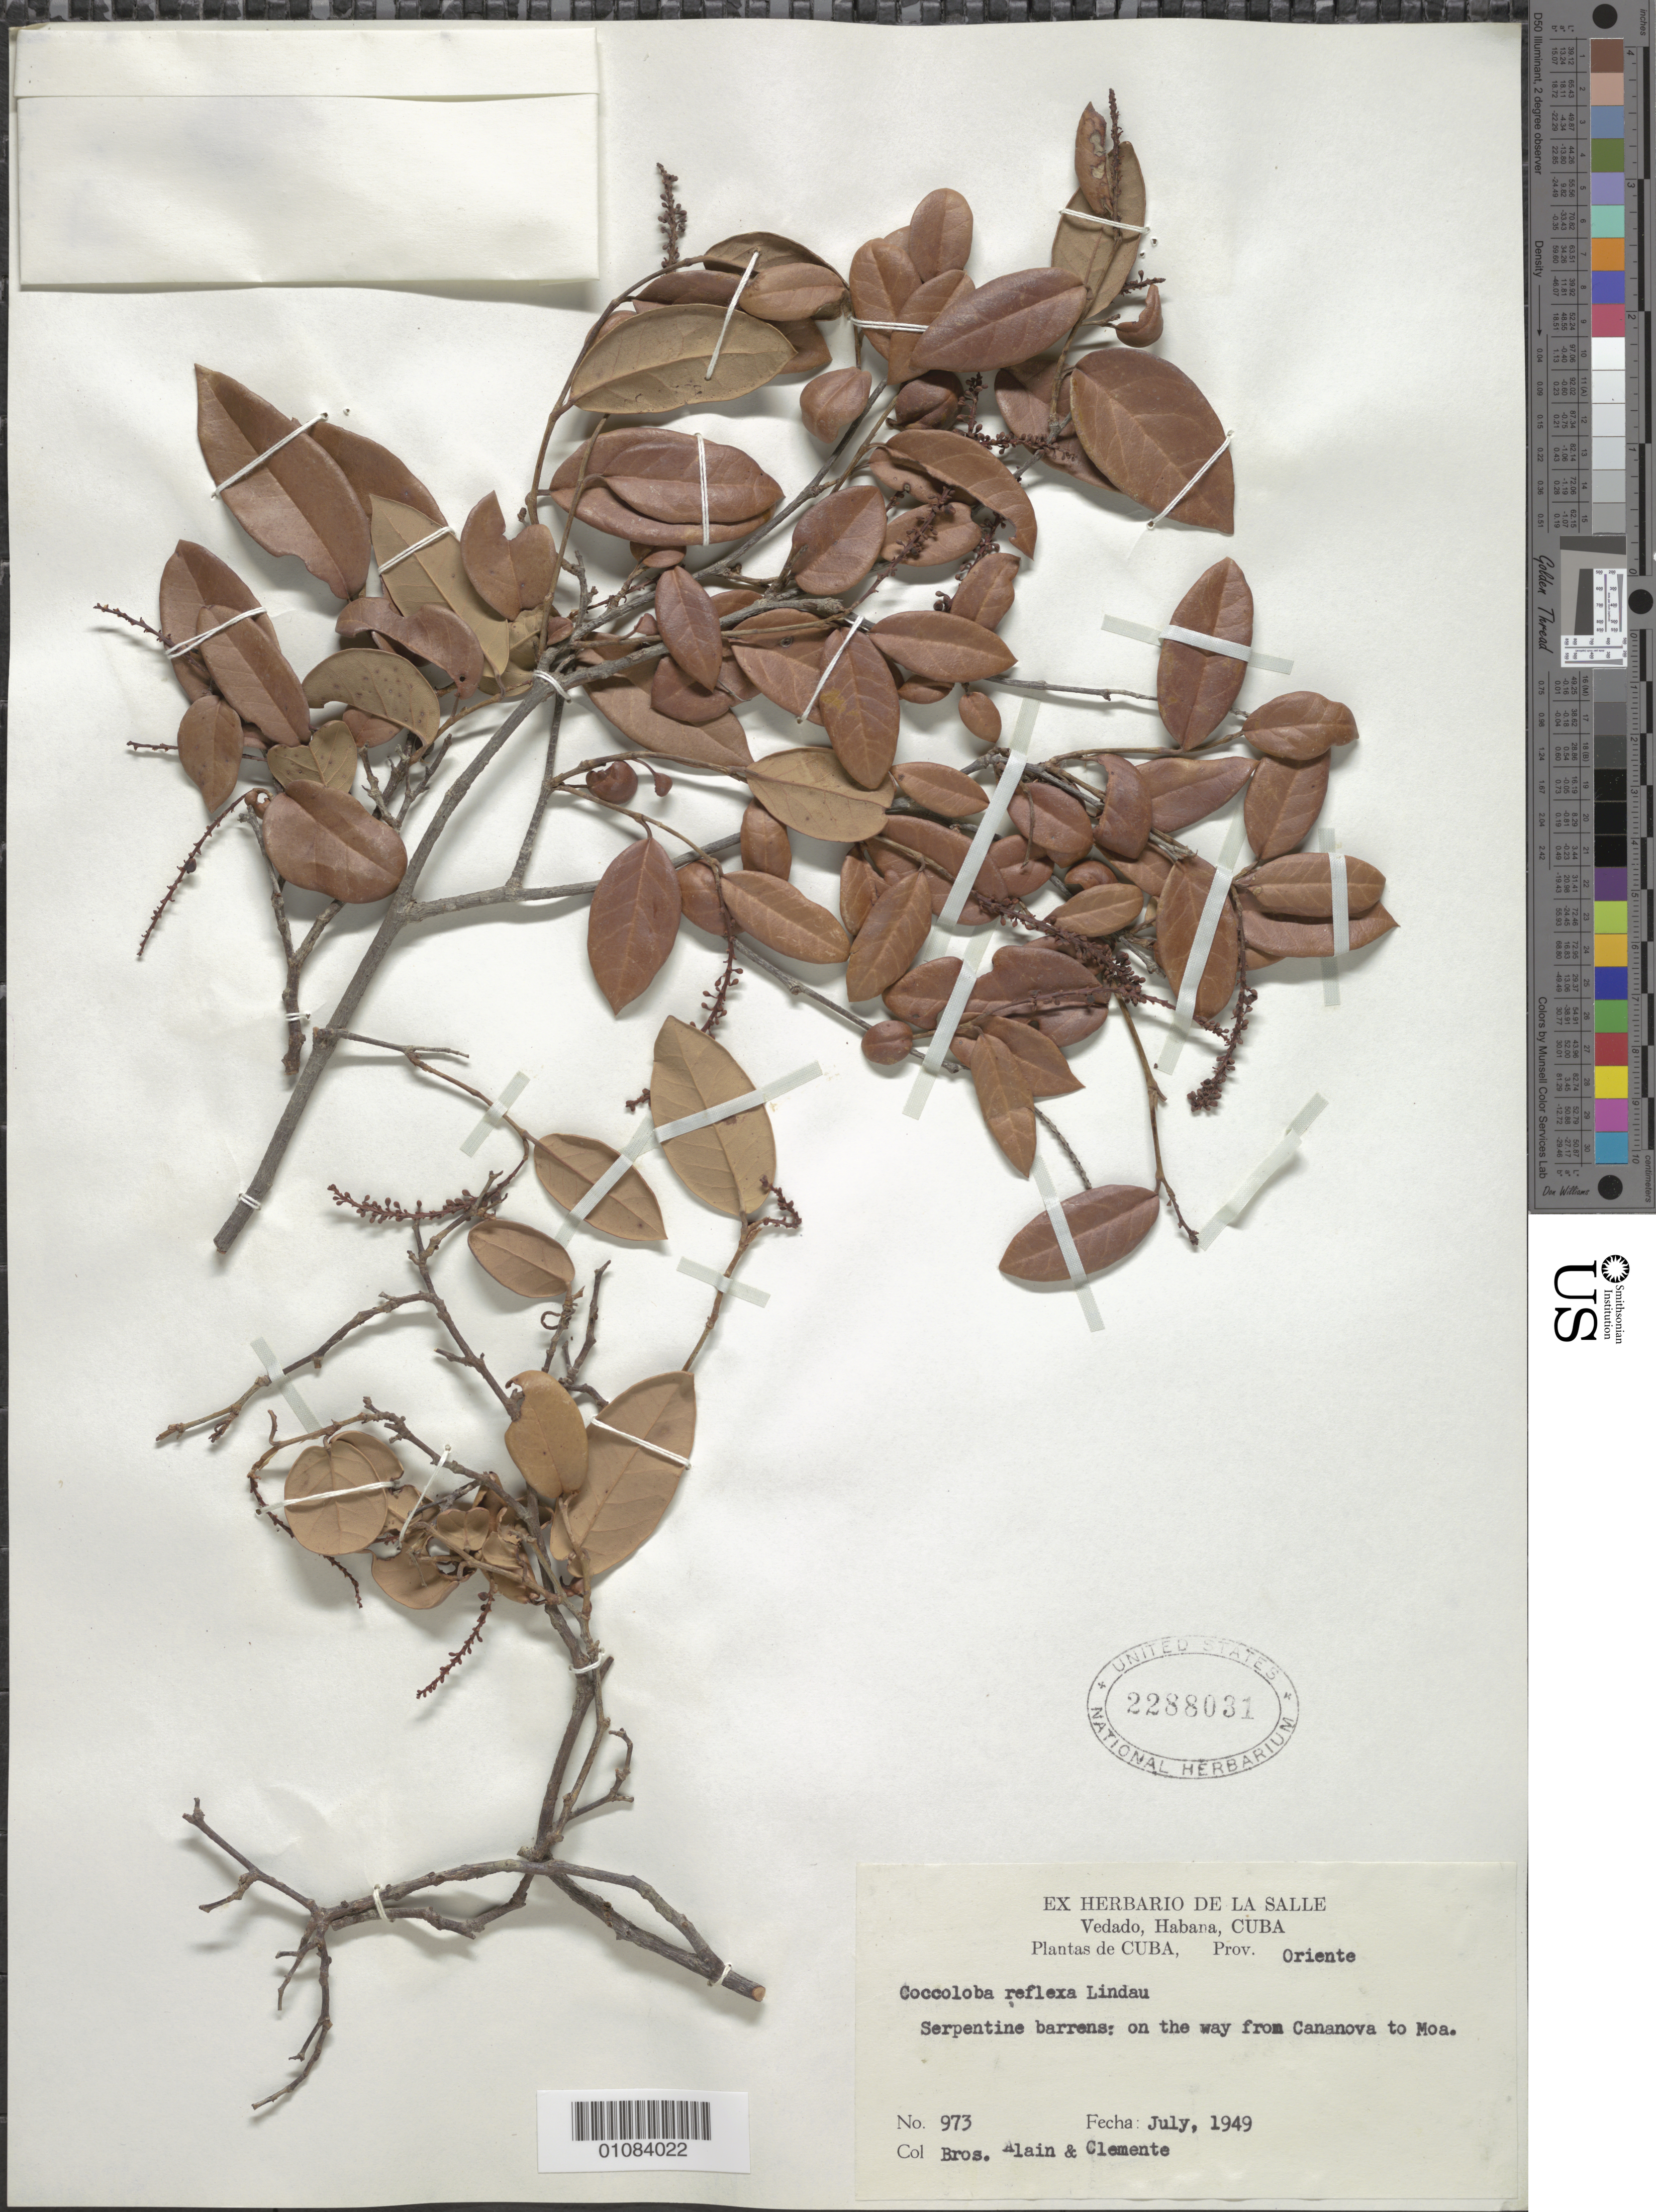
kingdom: Plantae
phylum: Tracheophyta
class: Magnoliopsida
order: Caryophyllales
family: Polygonaceae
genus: Coccoloba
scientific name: Coccoloba reflexa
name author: Lindau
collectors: A. H. Liogier & Bro. Clemente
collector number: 973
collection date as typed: Jul 1949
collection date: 1949-07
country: Cuba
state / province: Holguín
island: Cuba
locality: Oriente: Serpentine barrens: on the way from Cananova to Moa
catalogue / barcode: US 2288031